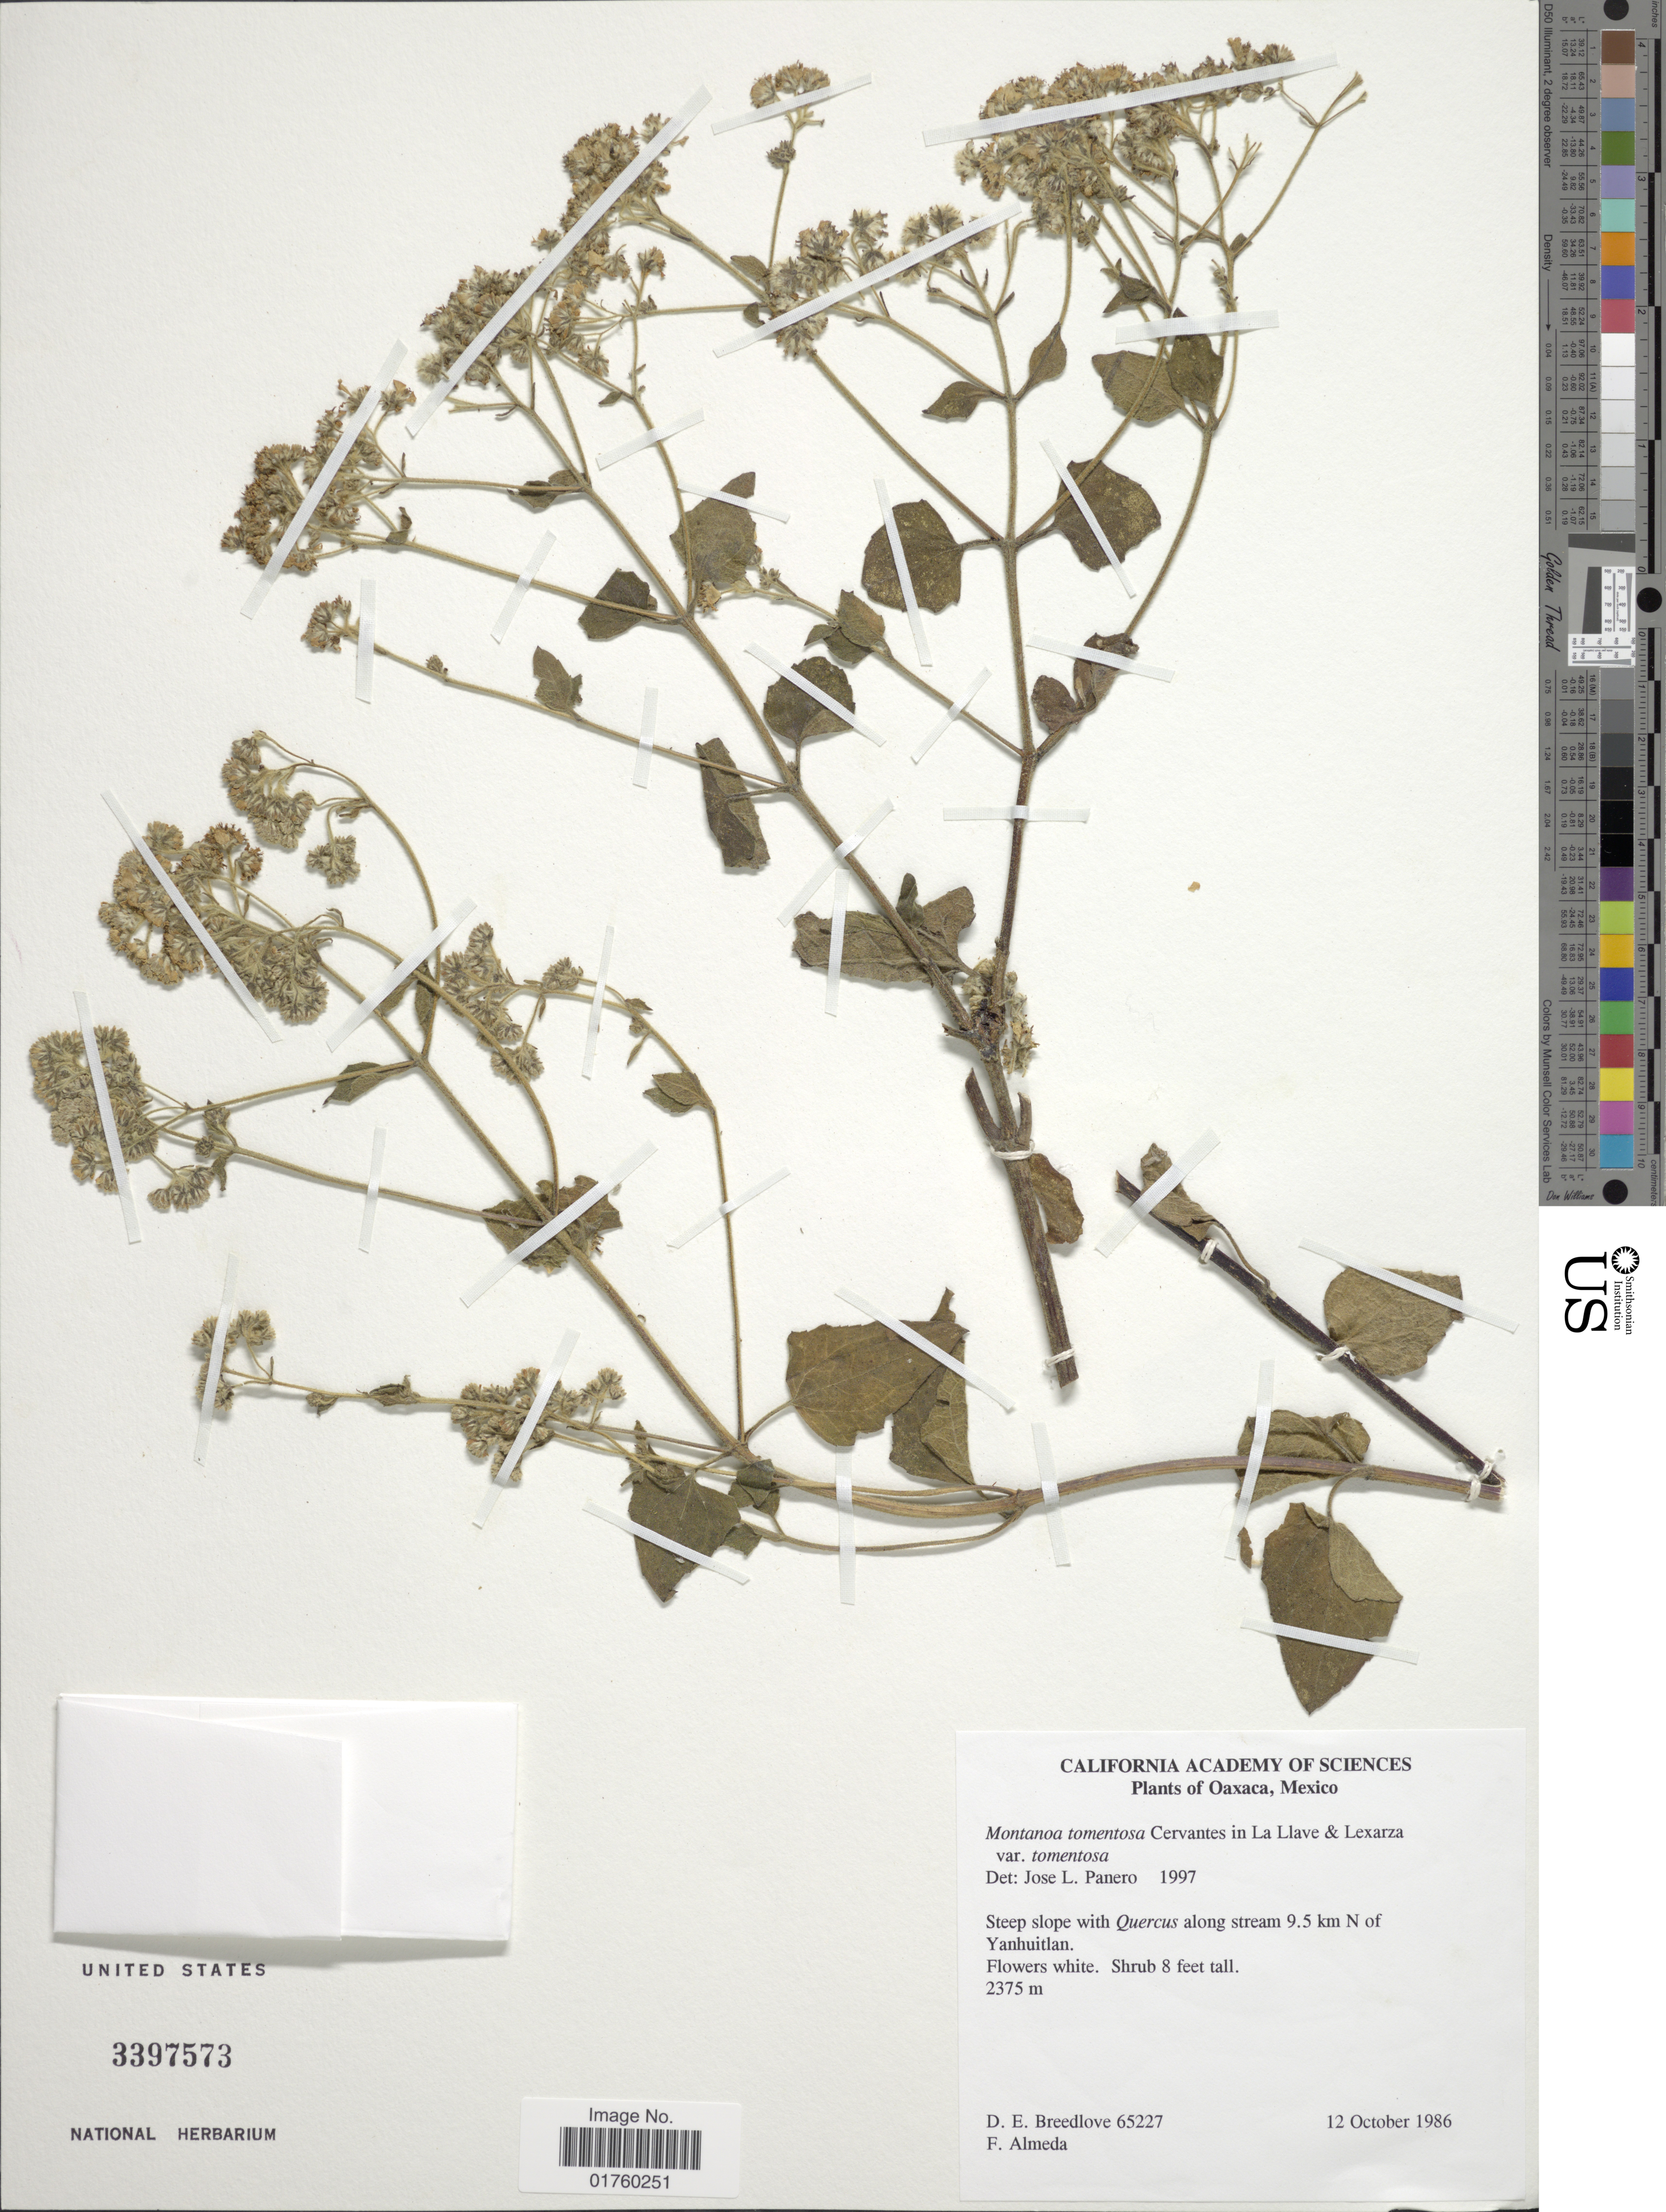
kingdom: Plantae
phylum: Tracheophyta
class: Magnoliopsida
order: Asterales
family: Asteraceae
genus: Montanoa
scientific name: Montanoa tomentosa subsp. tomentosa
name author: Cerv.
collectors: D. E. Breedlove & F. Almeda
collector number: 65227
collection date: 1986-10-12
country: Mexico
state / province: Oaxaca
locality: Steep slope along stream 9.5 km N of Yanhuitlan.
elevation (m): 2375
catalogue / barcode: US 3397573